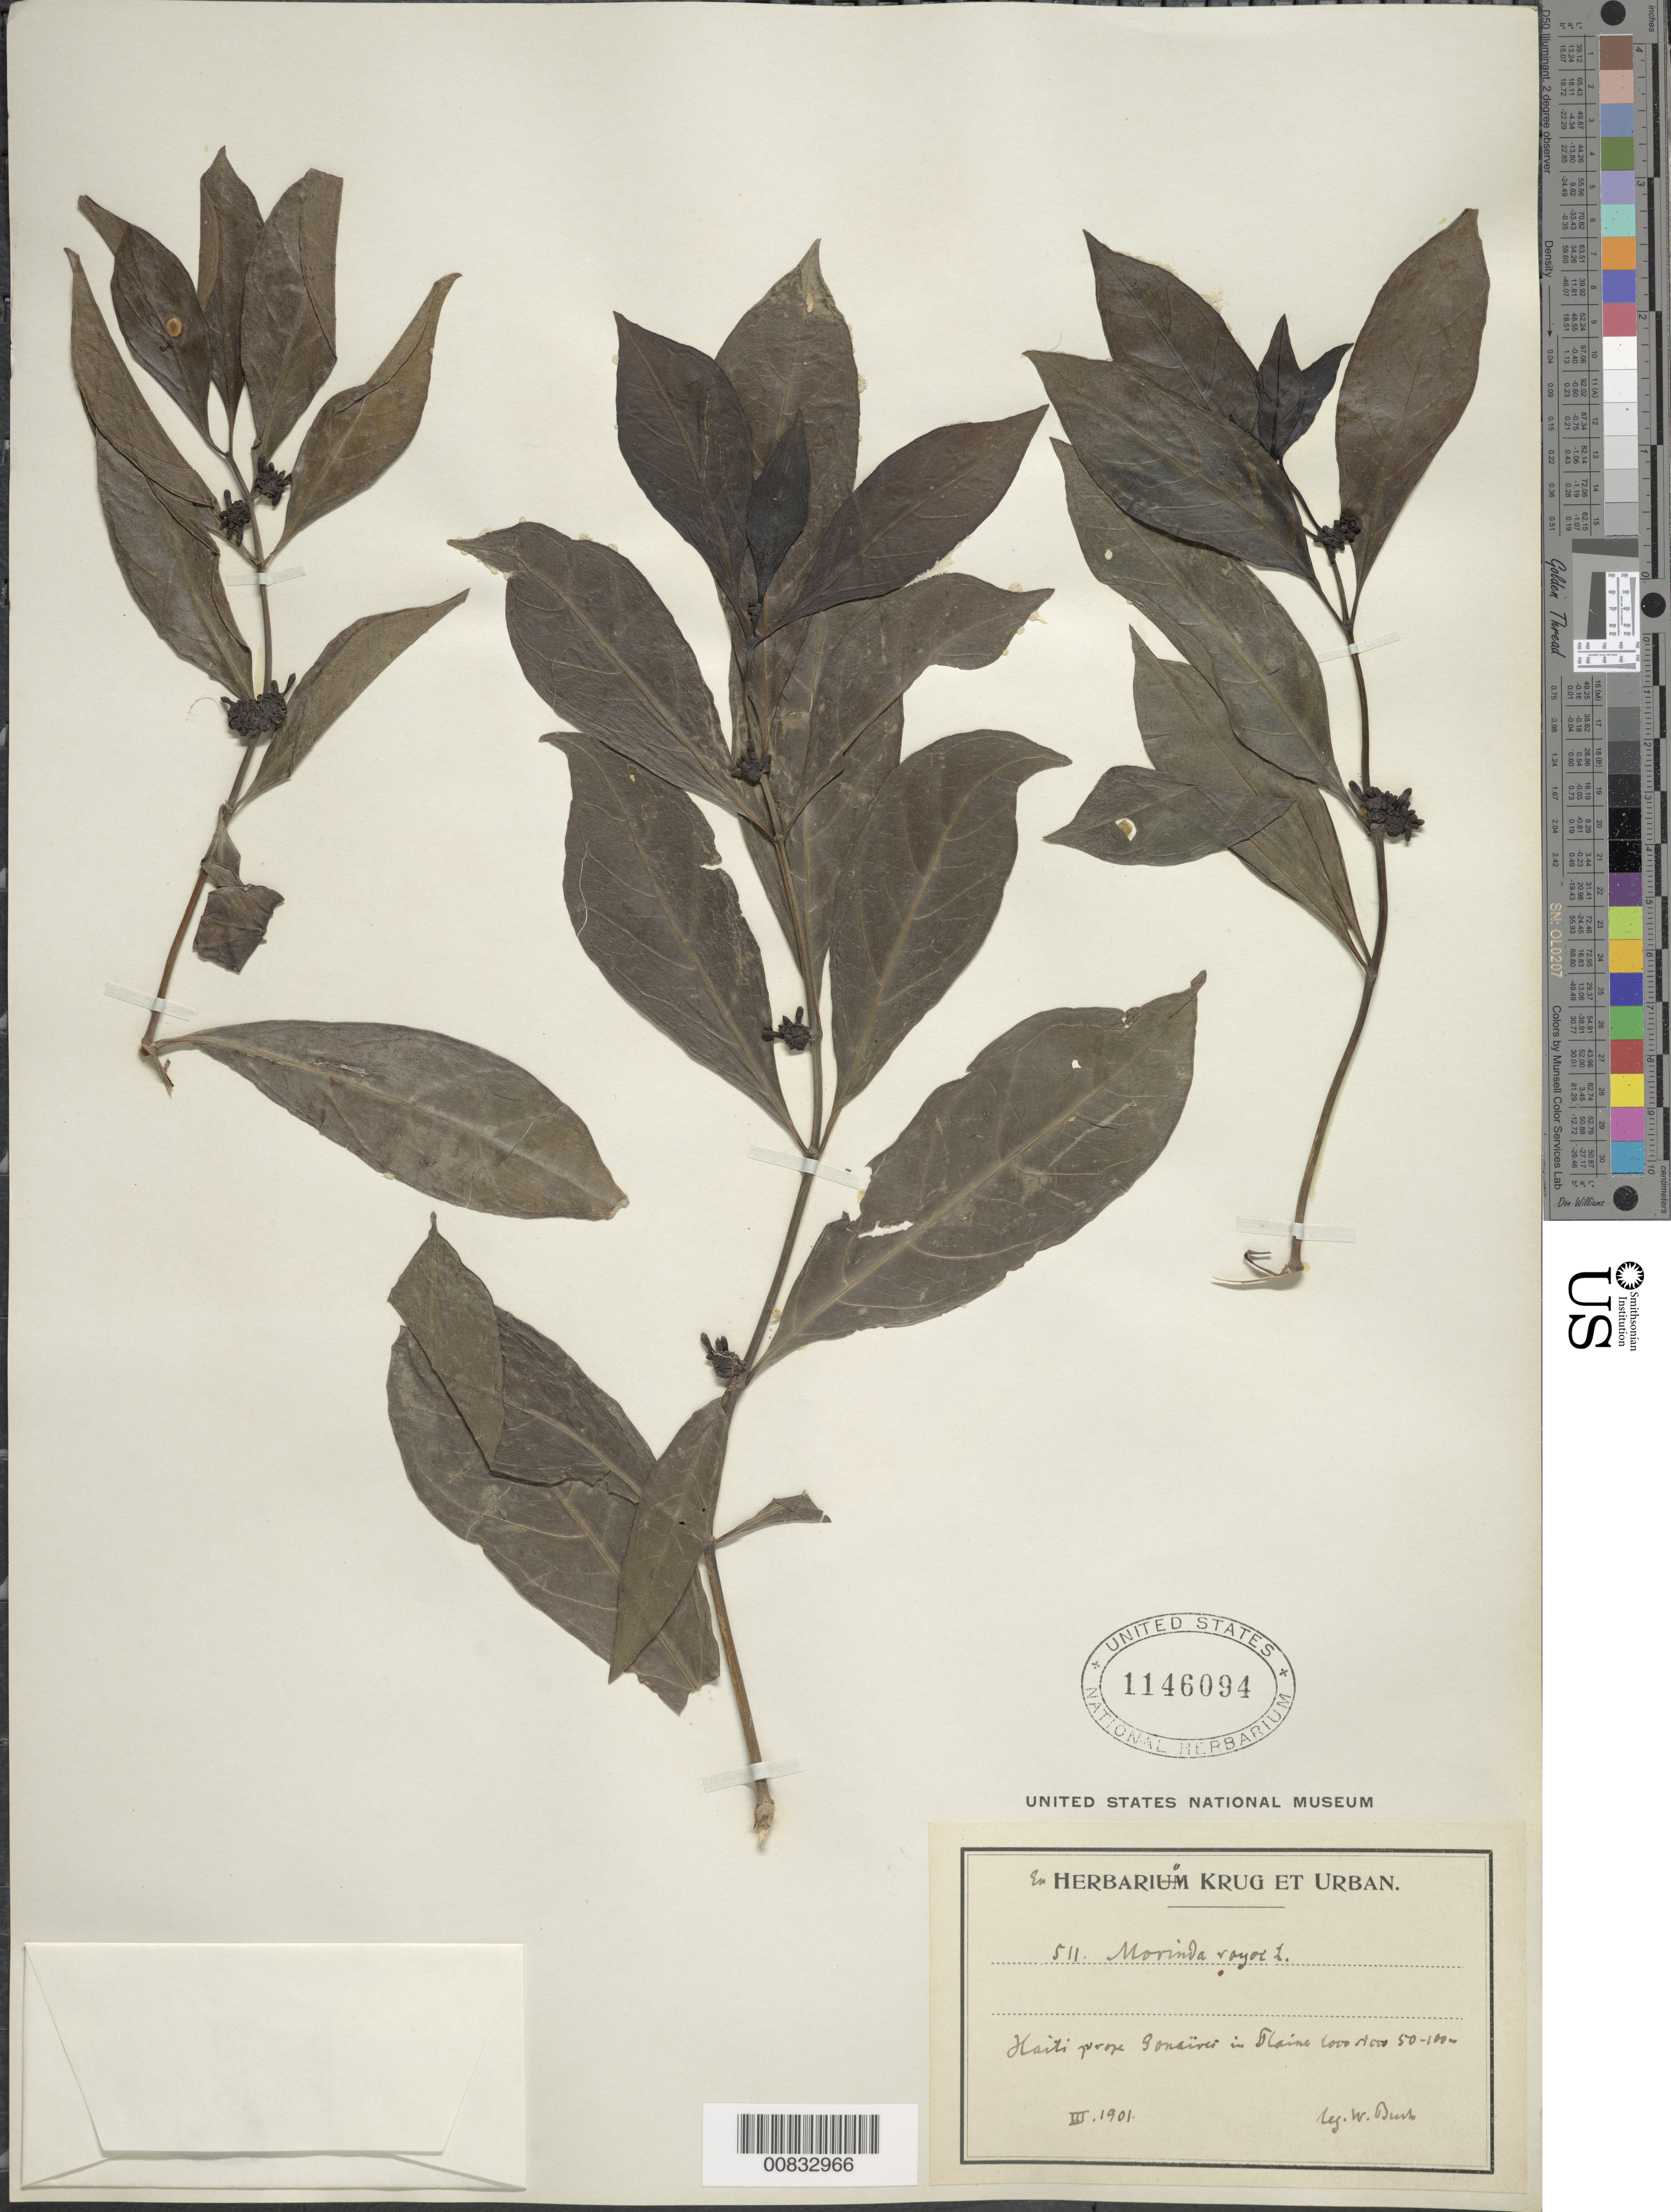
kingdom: Plantae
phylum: Tracheophyta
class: Magnoliopsida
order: Gentianales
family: Rubiaceae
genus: Morinda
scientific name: Morinda royoc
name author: L.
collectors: W. Bush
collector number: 511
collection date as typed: Mar 1901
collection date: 1901-03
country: Haiti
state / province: Ouest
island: Île de la Gonâve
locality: Plaine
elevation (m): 50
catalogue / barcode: US 1146094